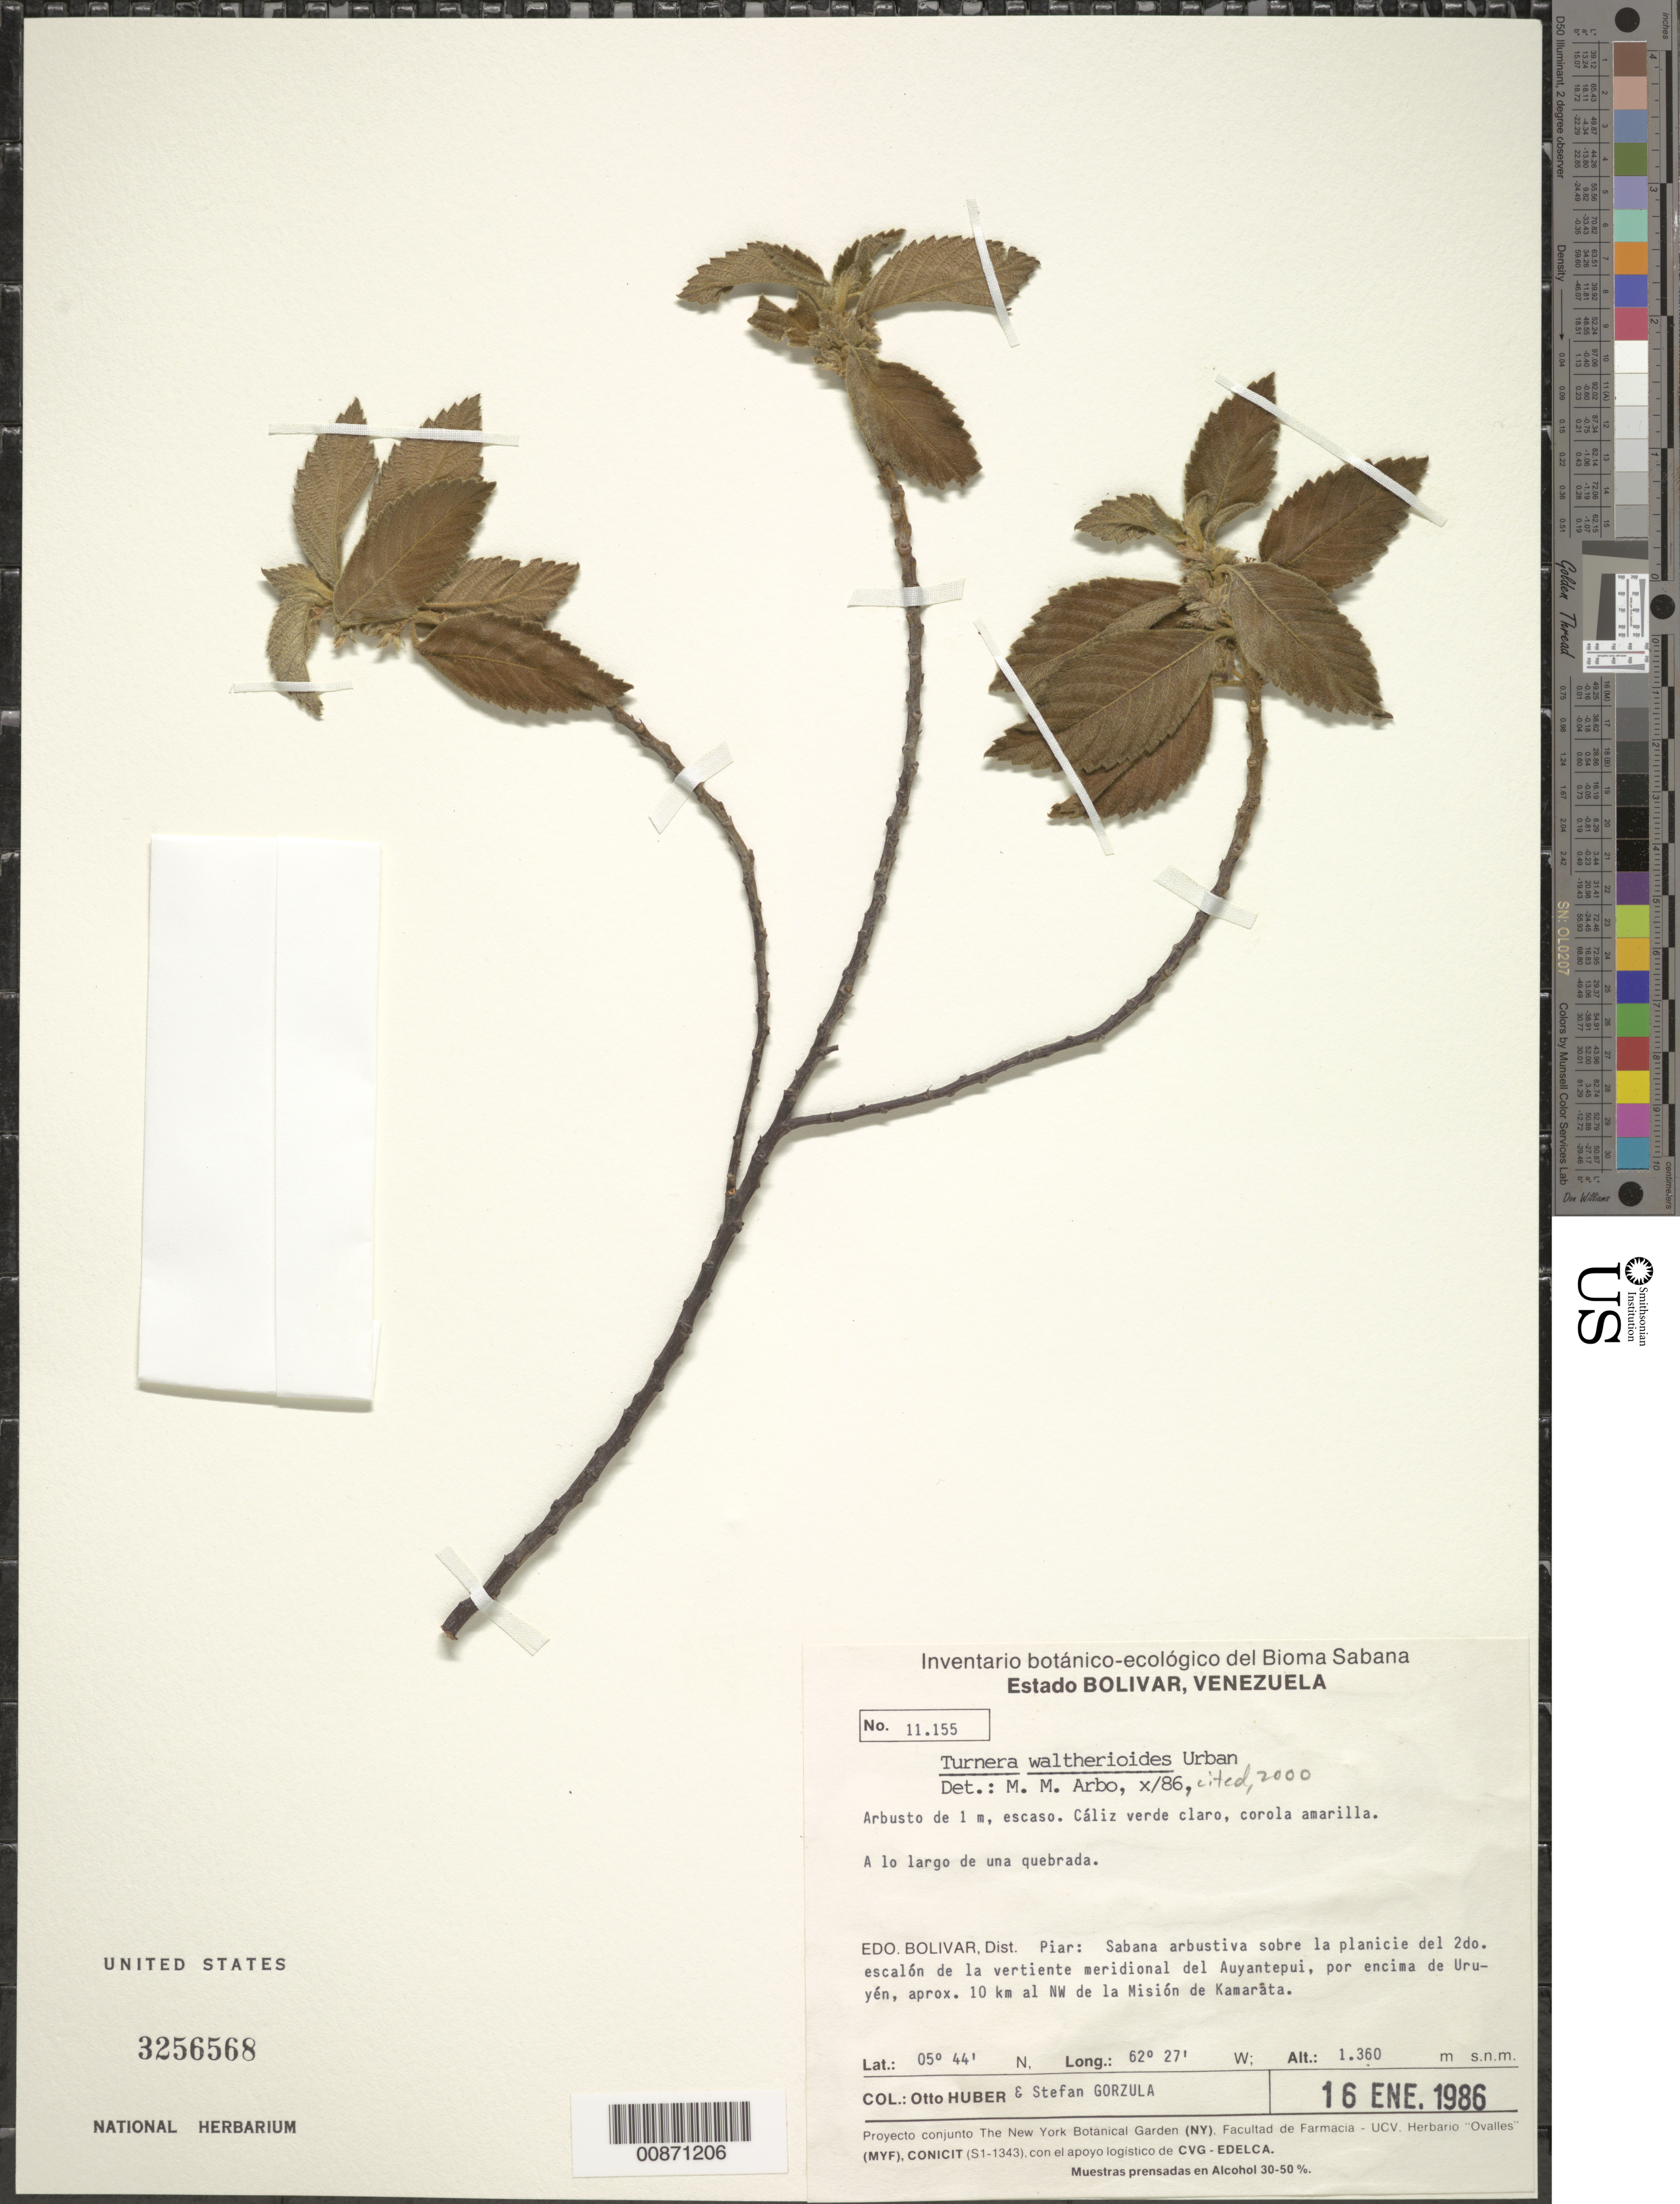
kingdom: Plantae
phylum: Tracheophyta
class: Magnoliopsida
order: Malpighiales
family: Turneraceae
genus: Oxossia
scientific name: Oxossia waltherioides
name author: (Urb.) L. Rocha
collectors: O. Huber & S. Gorzula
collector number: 11155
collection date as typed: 16-Jan-86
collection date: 1986-01-16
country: Venezuela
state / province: Bolívar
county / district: Piar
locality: Auyan-tepuí, por encima de Uruyen, aprox. 10 km NW de la Mision de Kamarata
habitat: Quebrada; sabana arbustiva sobre la planicie del 2do escalon de la vertiente meridional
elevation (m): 1360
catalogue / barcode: US 3256568